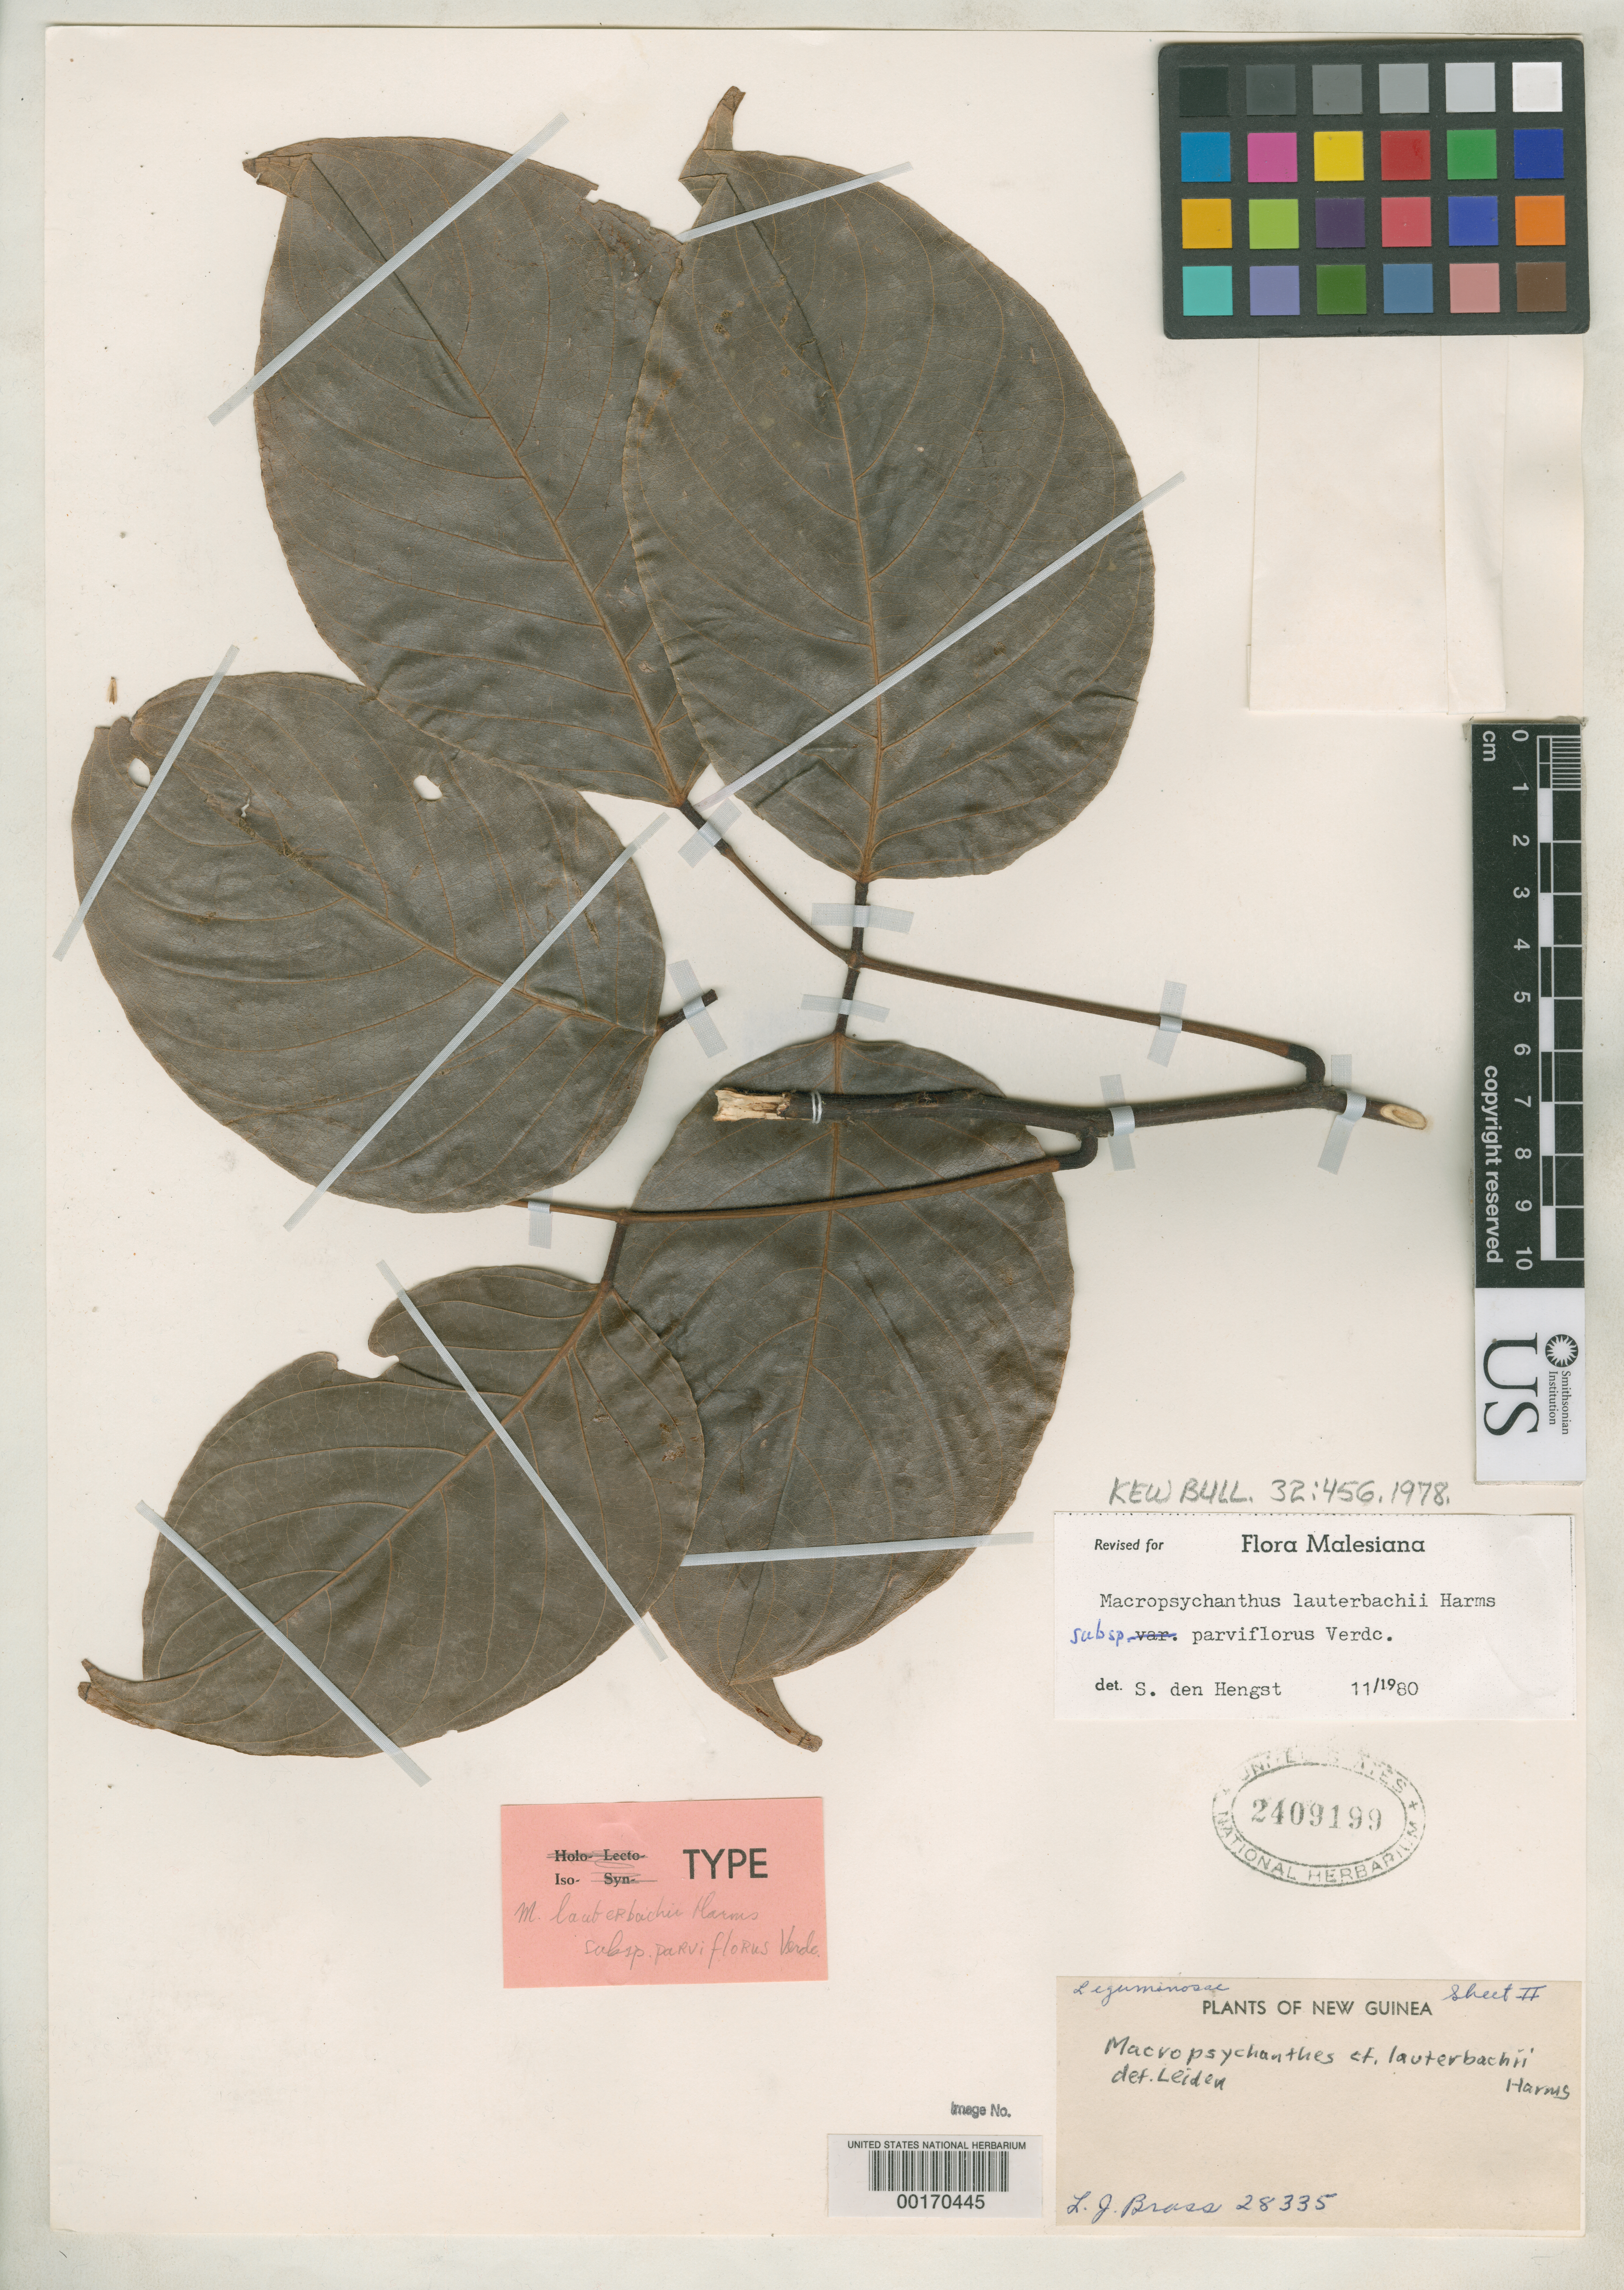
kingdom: Plantae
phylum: Tracheophyta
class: Magnoliopsida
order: Fabales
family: Fabaceae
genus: Macropsychanthus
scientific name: Macropsychanthus lauterbachii subsp. parviflorus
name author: Verdc.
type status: Isotype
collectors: L. J. Brass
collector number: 28335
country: Papua New Guinea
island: New Guinea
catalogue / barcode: US 2409199